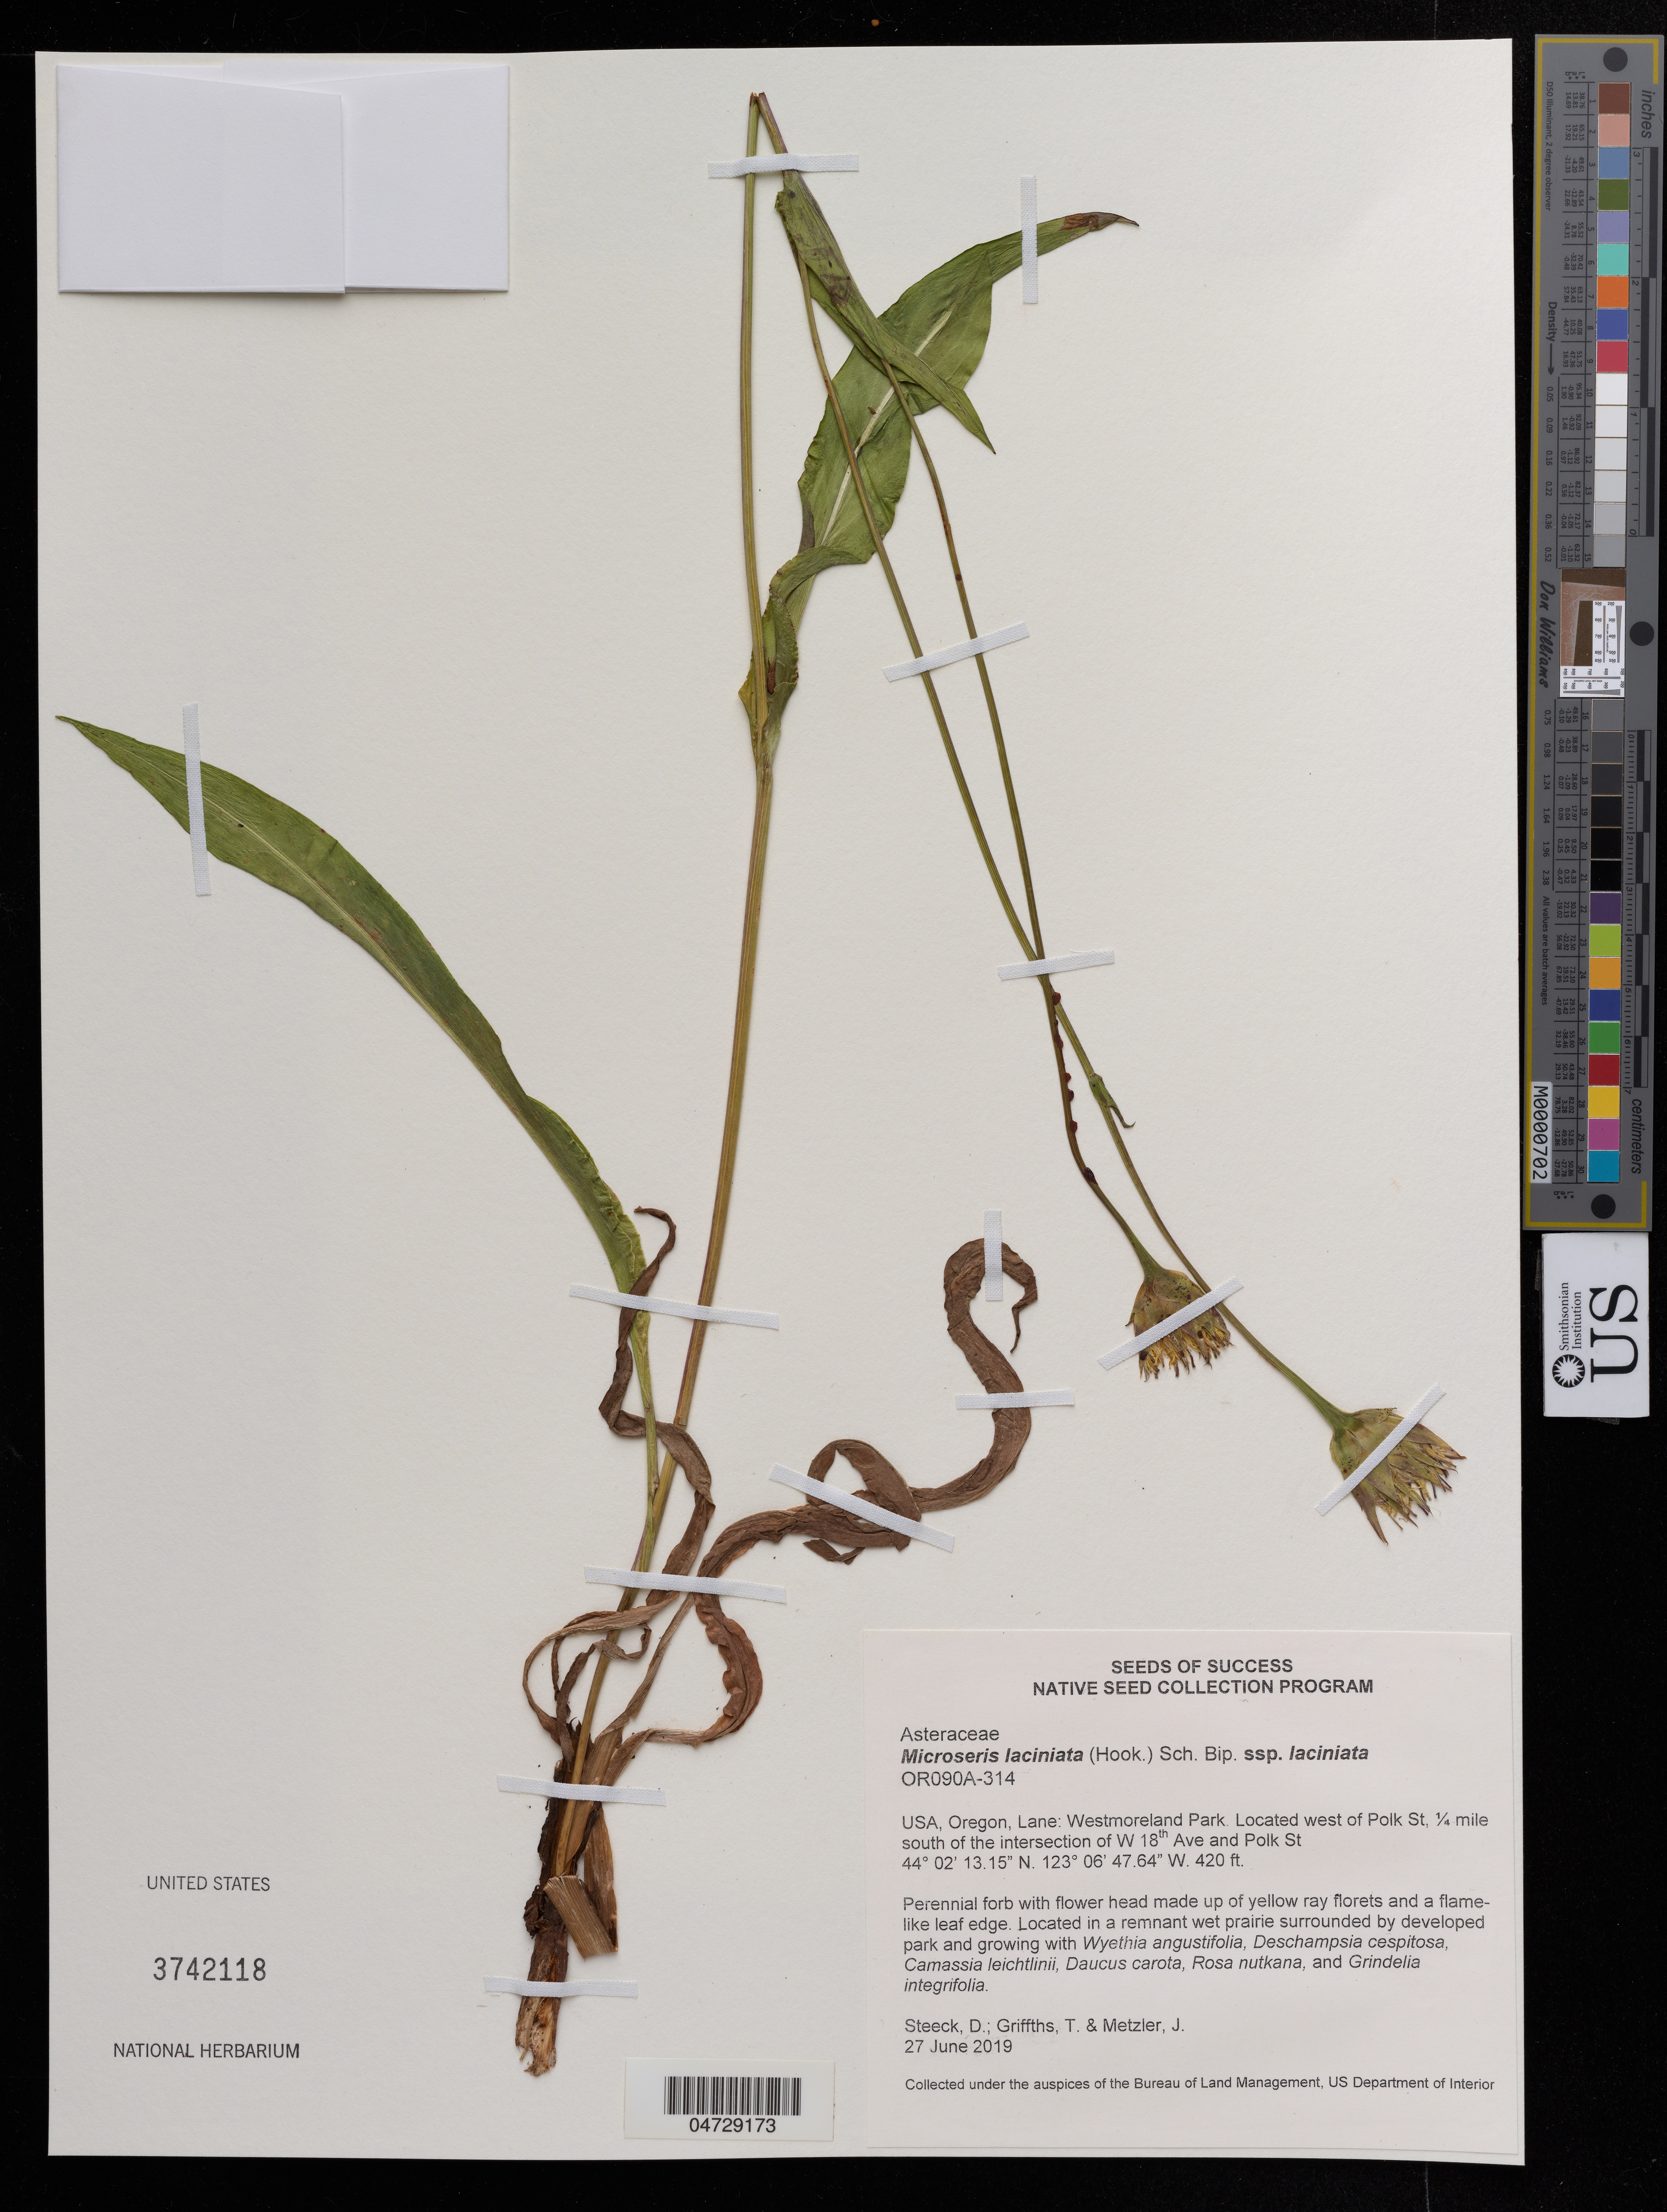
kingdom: Plantae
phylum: Tracheophyta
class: Magnoliopsida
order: Asterales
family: Asteraceae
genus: Microseris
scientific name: Microseris laciniata subsp. laciniata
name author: (Hook.) Sch. Bip.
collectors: D. Steeck, T. Griffith & J. Metzler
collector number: OR090A-314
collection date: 2019-06-27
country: United States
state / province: Oregon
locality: Lane: Westmoreland Park, Located west of Polk St, 1/4 mile south of the intersection of W 18th Ave and Polk St.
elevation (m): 128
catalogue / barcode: US 3742118